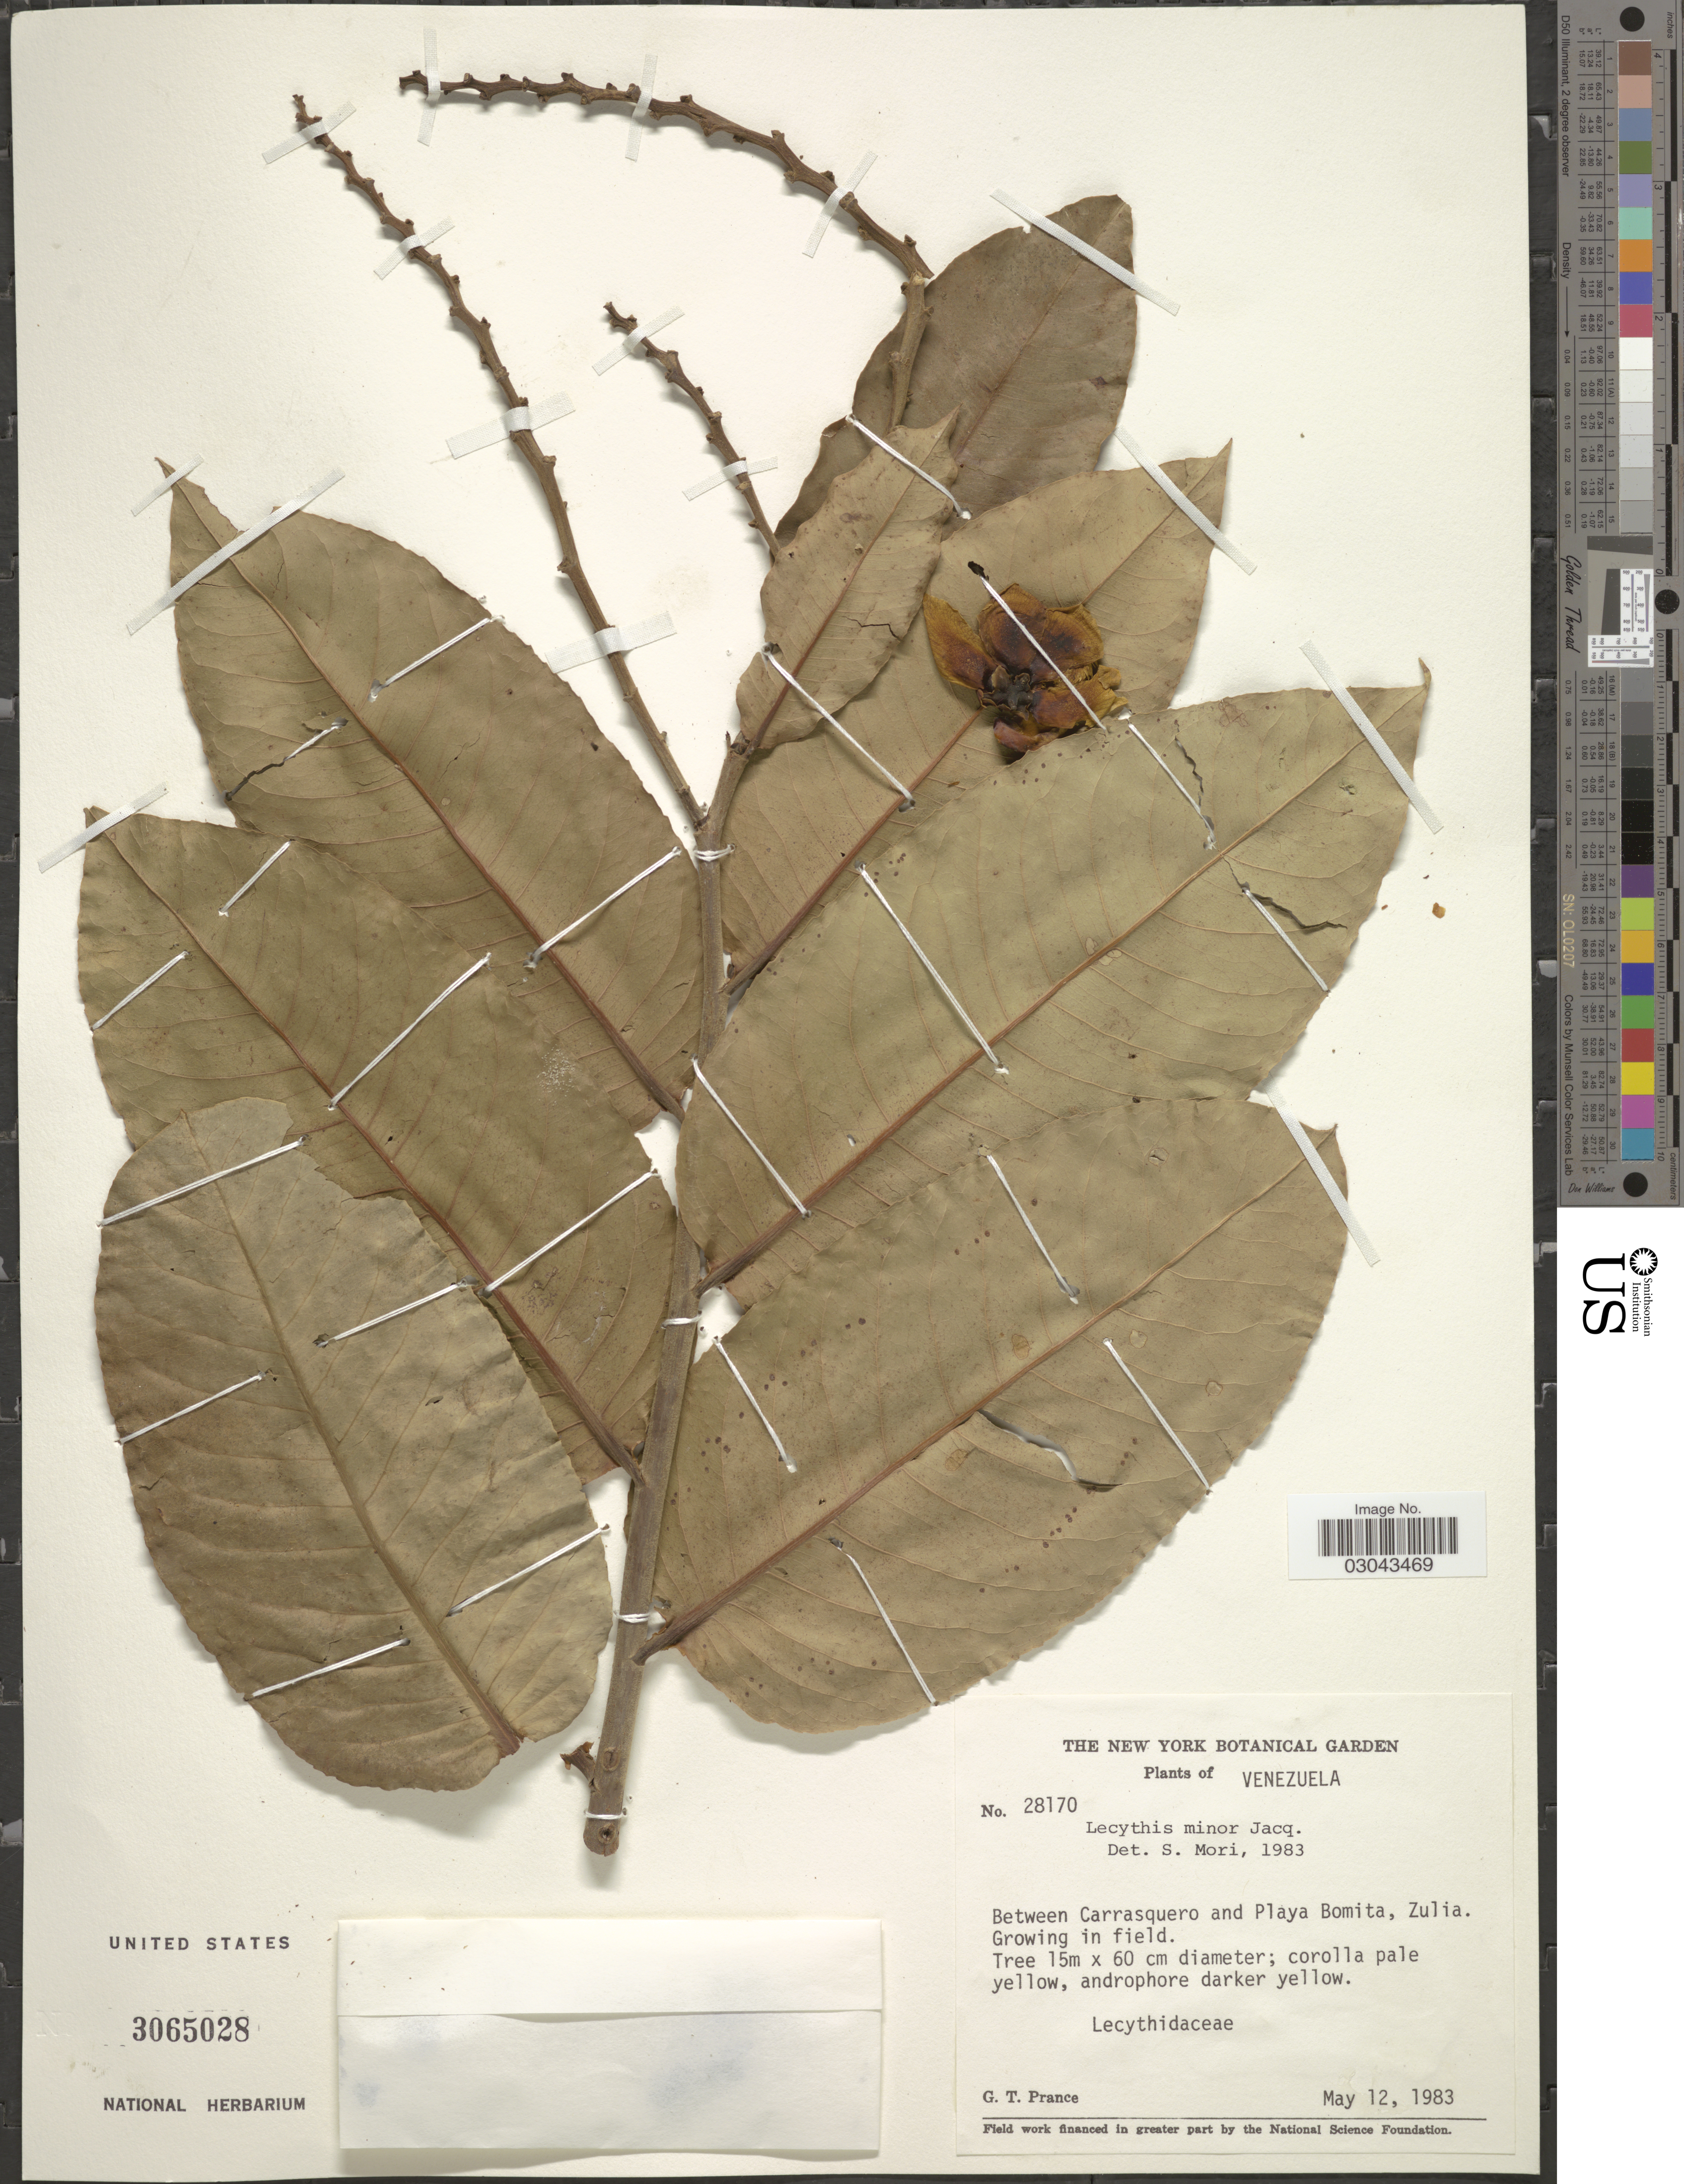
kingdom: Plantae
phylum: Tracheophyta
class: Magnoliopsida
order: Ericales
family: Lecythidaceae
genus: Lecythis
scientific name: Lecythis minor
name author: Jacq.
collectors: G. T. Prance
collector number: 28170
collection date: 1983-05-12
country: Venezuela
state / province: Zulia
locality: Between Carrasquero and Playa Bomita.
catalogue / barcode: US 3065028